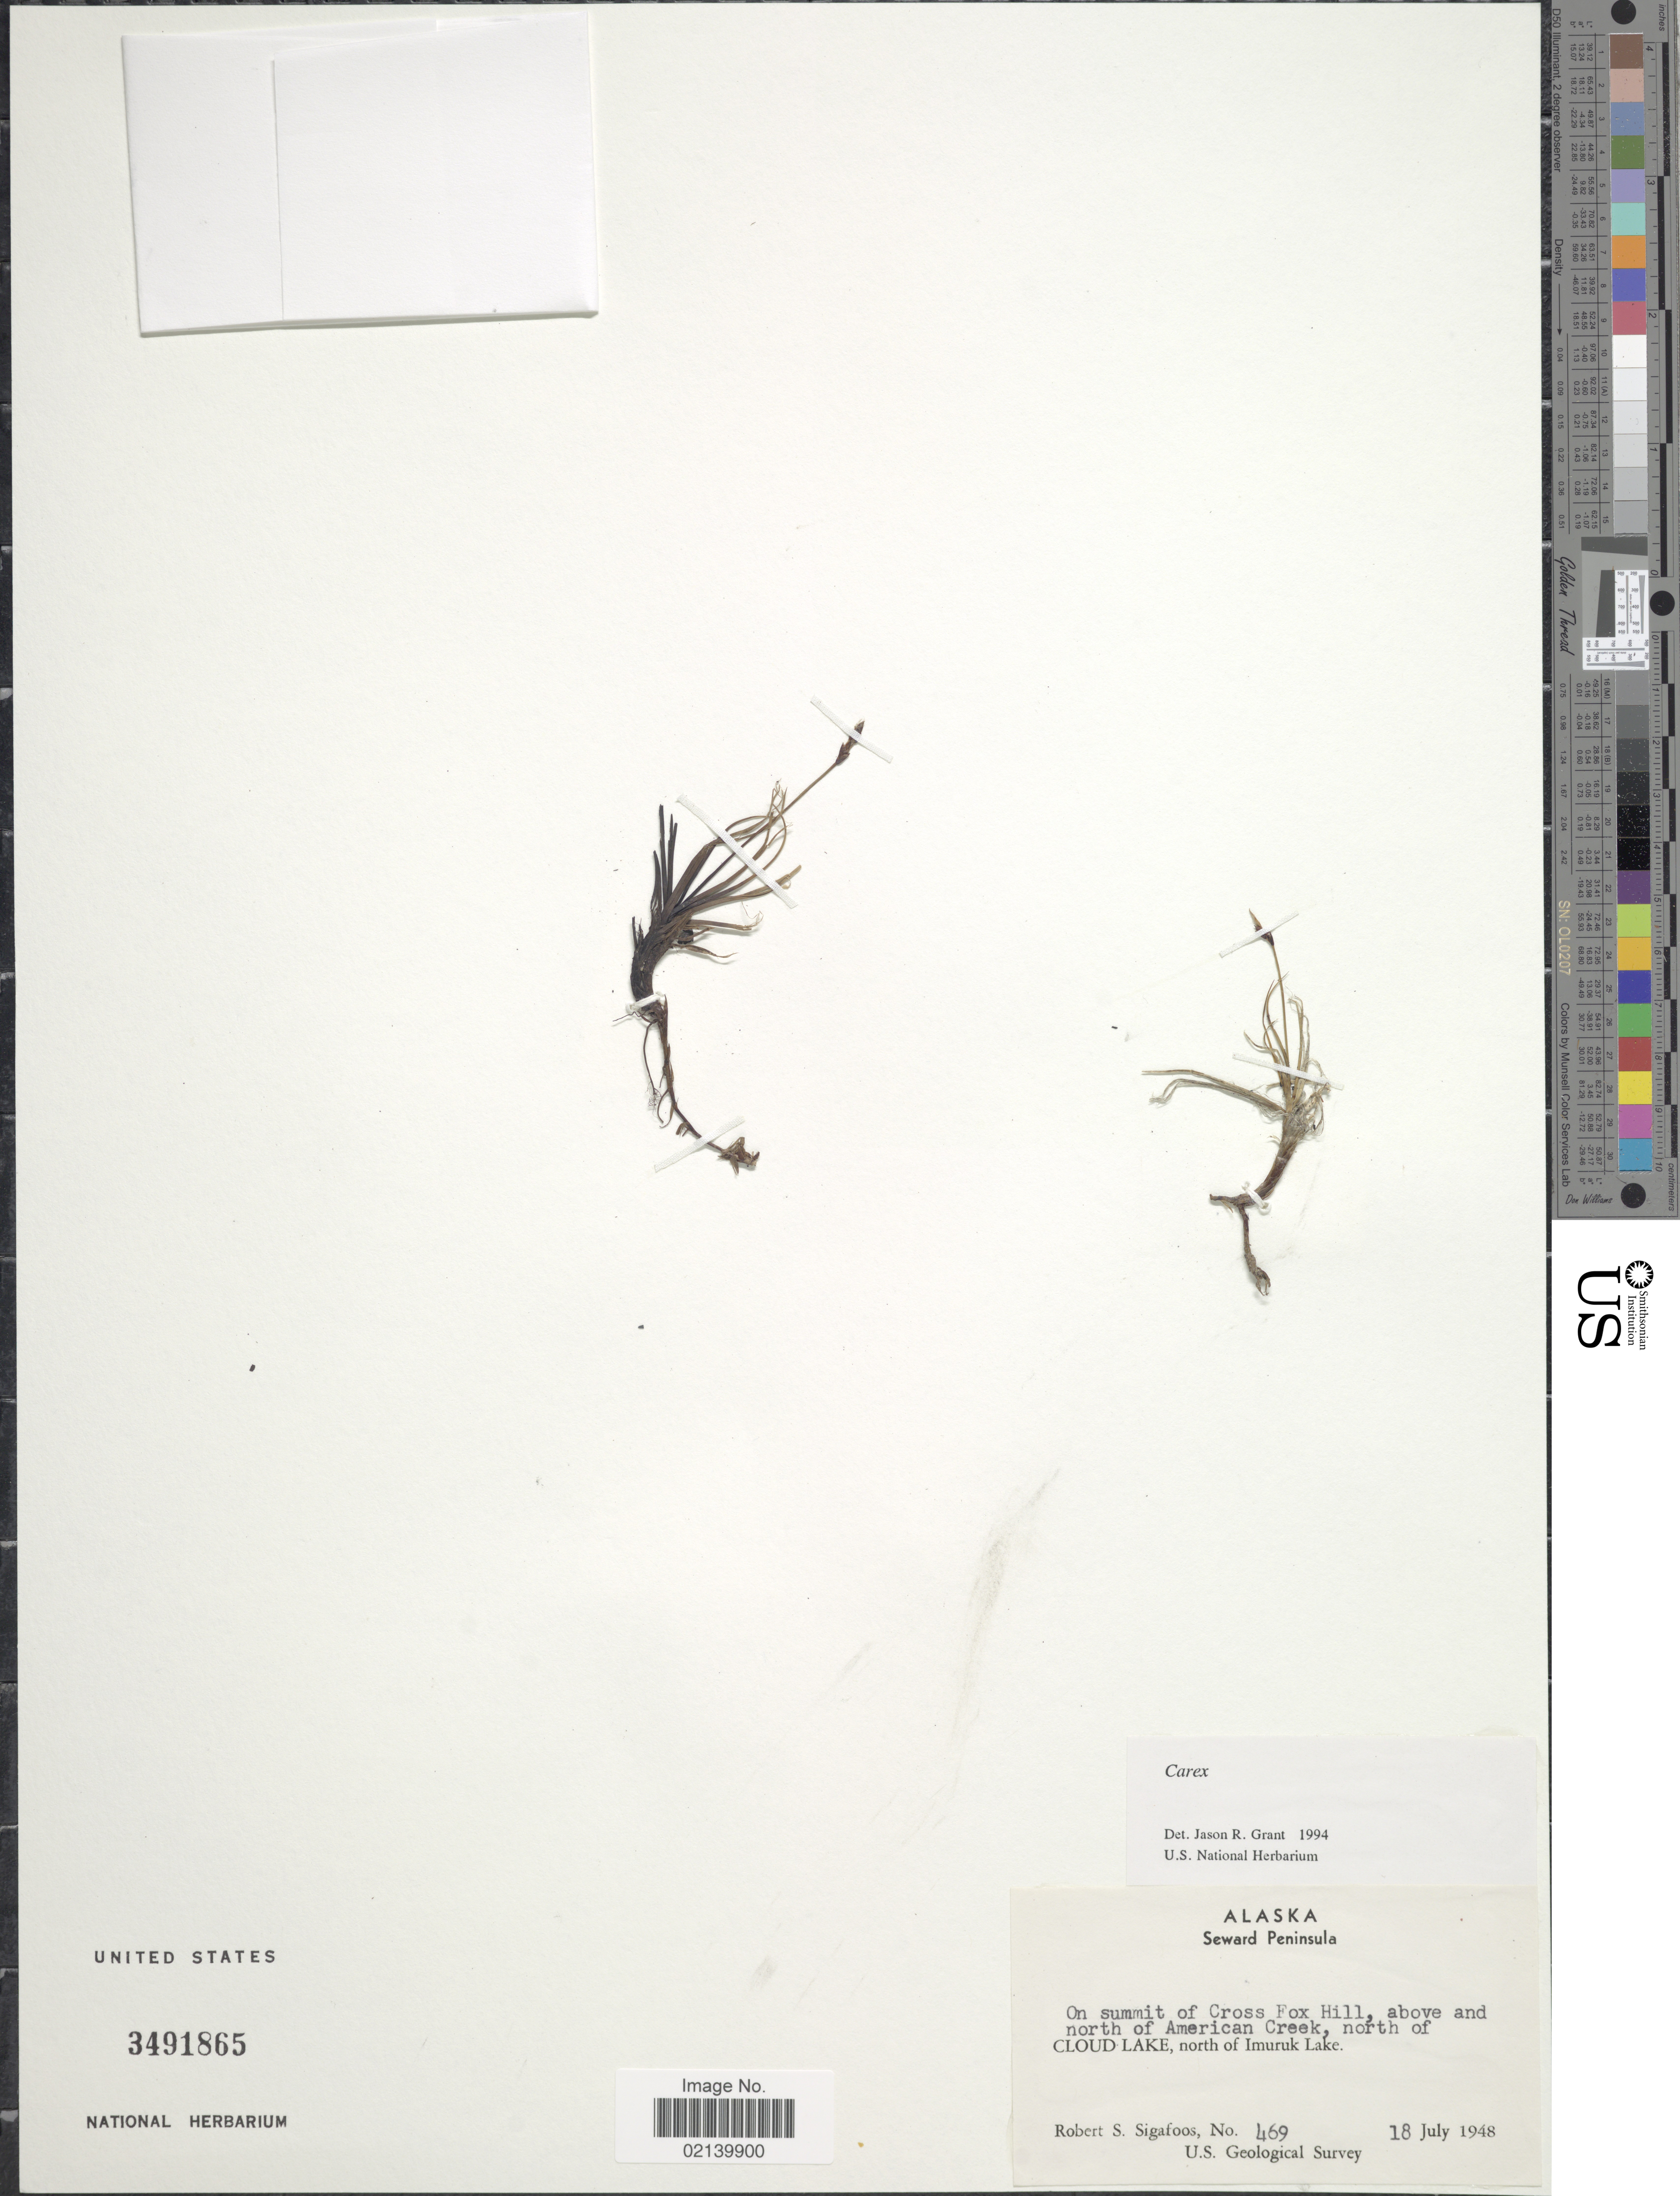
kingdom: Plantae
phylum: Tracheophyta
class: Liliopsida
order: Poales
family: Cyperaceae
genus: Carex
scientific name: Carex sp.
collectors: R. Sigafoos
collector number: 469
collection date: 1948-07-18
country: United States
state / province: Alaska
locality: Seward Peninisula, On summit of Cross Fox Hill, above and north of American Creek, north of Cloud Lake, north of Imuruk Lake.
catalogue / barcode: US 3491865